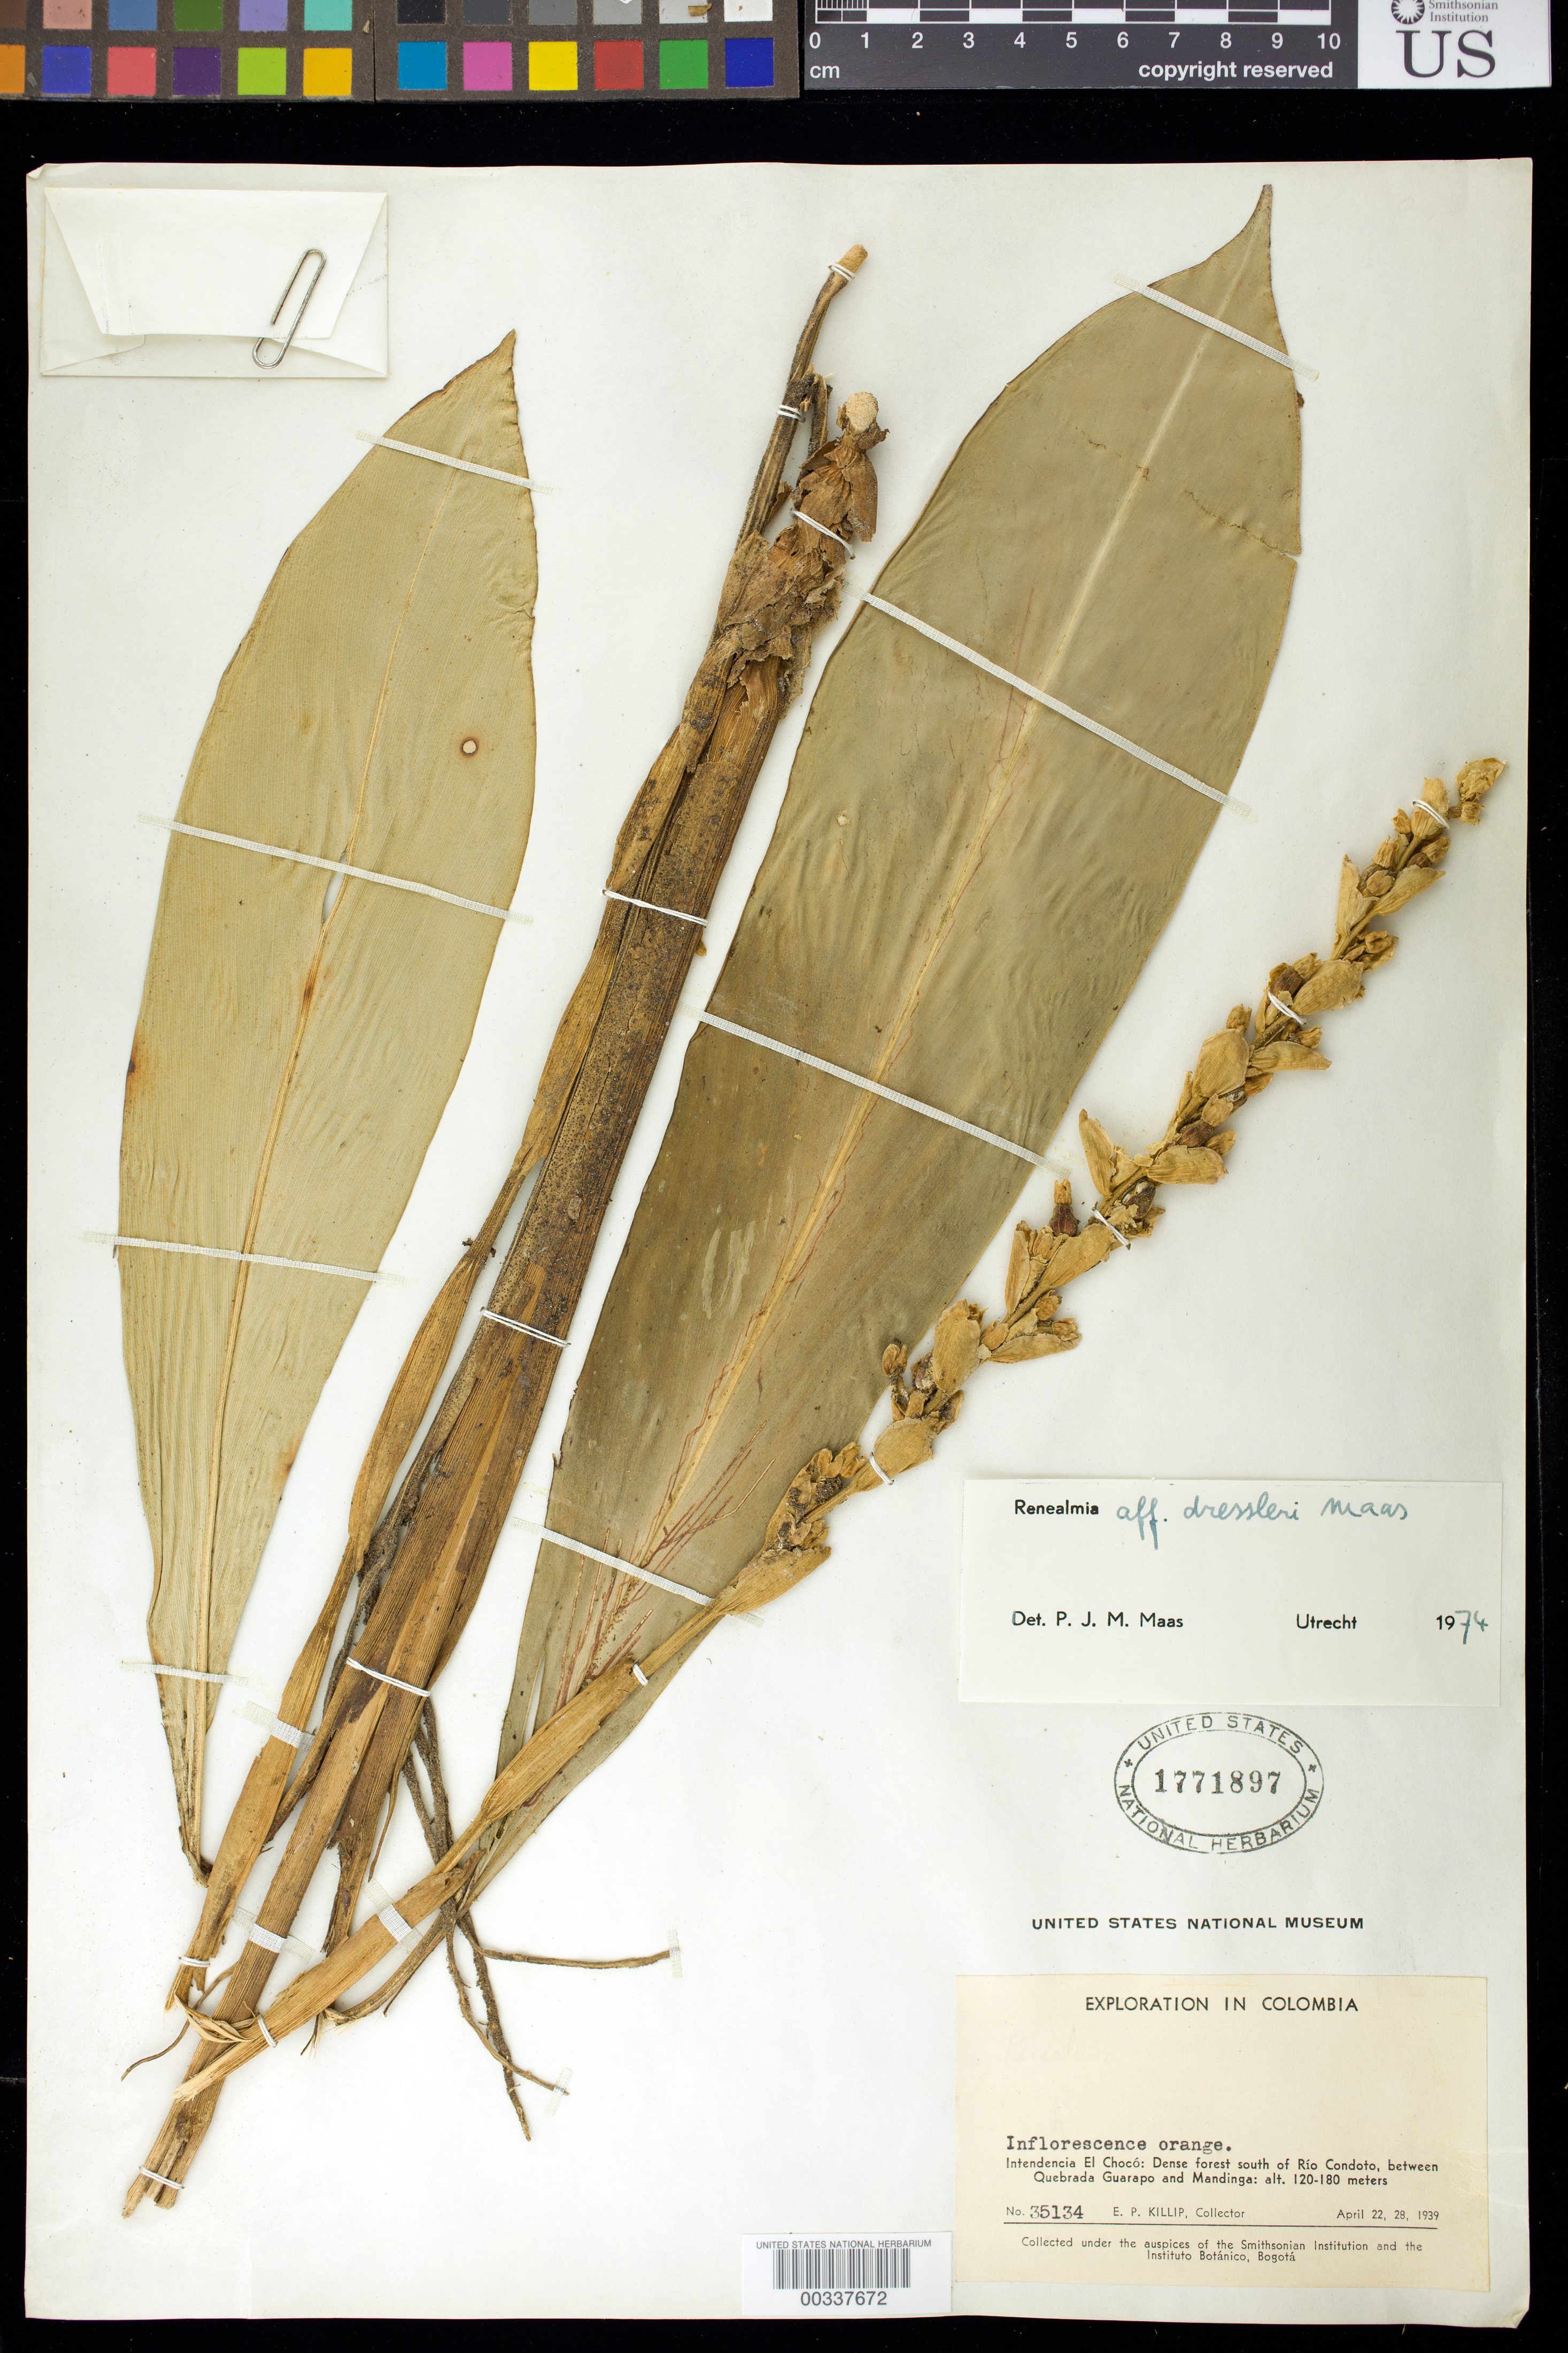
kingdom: Plantae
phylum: Tracheophyta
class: Liliopsida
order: Zingiberales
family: Zingiberaceae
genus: Renealmia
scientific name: Renealmia dressleri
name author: Maas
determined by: Maas, Paul J. M.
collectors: E. P. Killip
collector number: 35134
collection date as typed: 22 Apr 1939 and 28 Apr 1939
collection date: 1939-04-22,1939-04-28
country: Colombia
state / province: Chocó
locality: Dense forest S of Rio Condoto, between Quebrada Guarapo and Mandinga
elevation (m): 120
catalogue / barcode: US 1771897